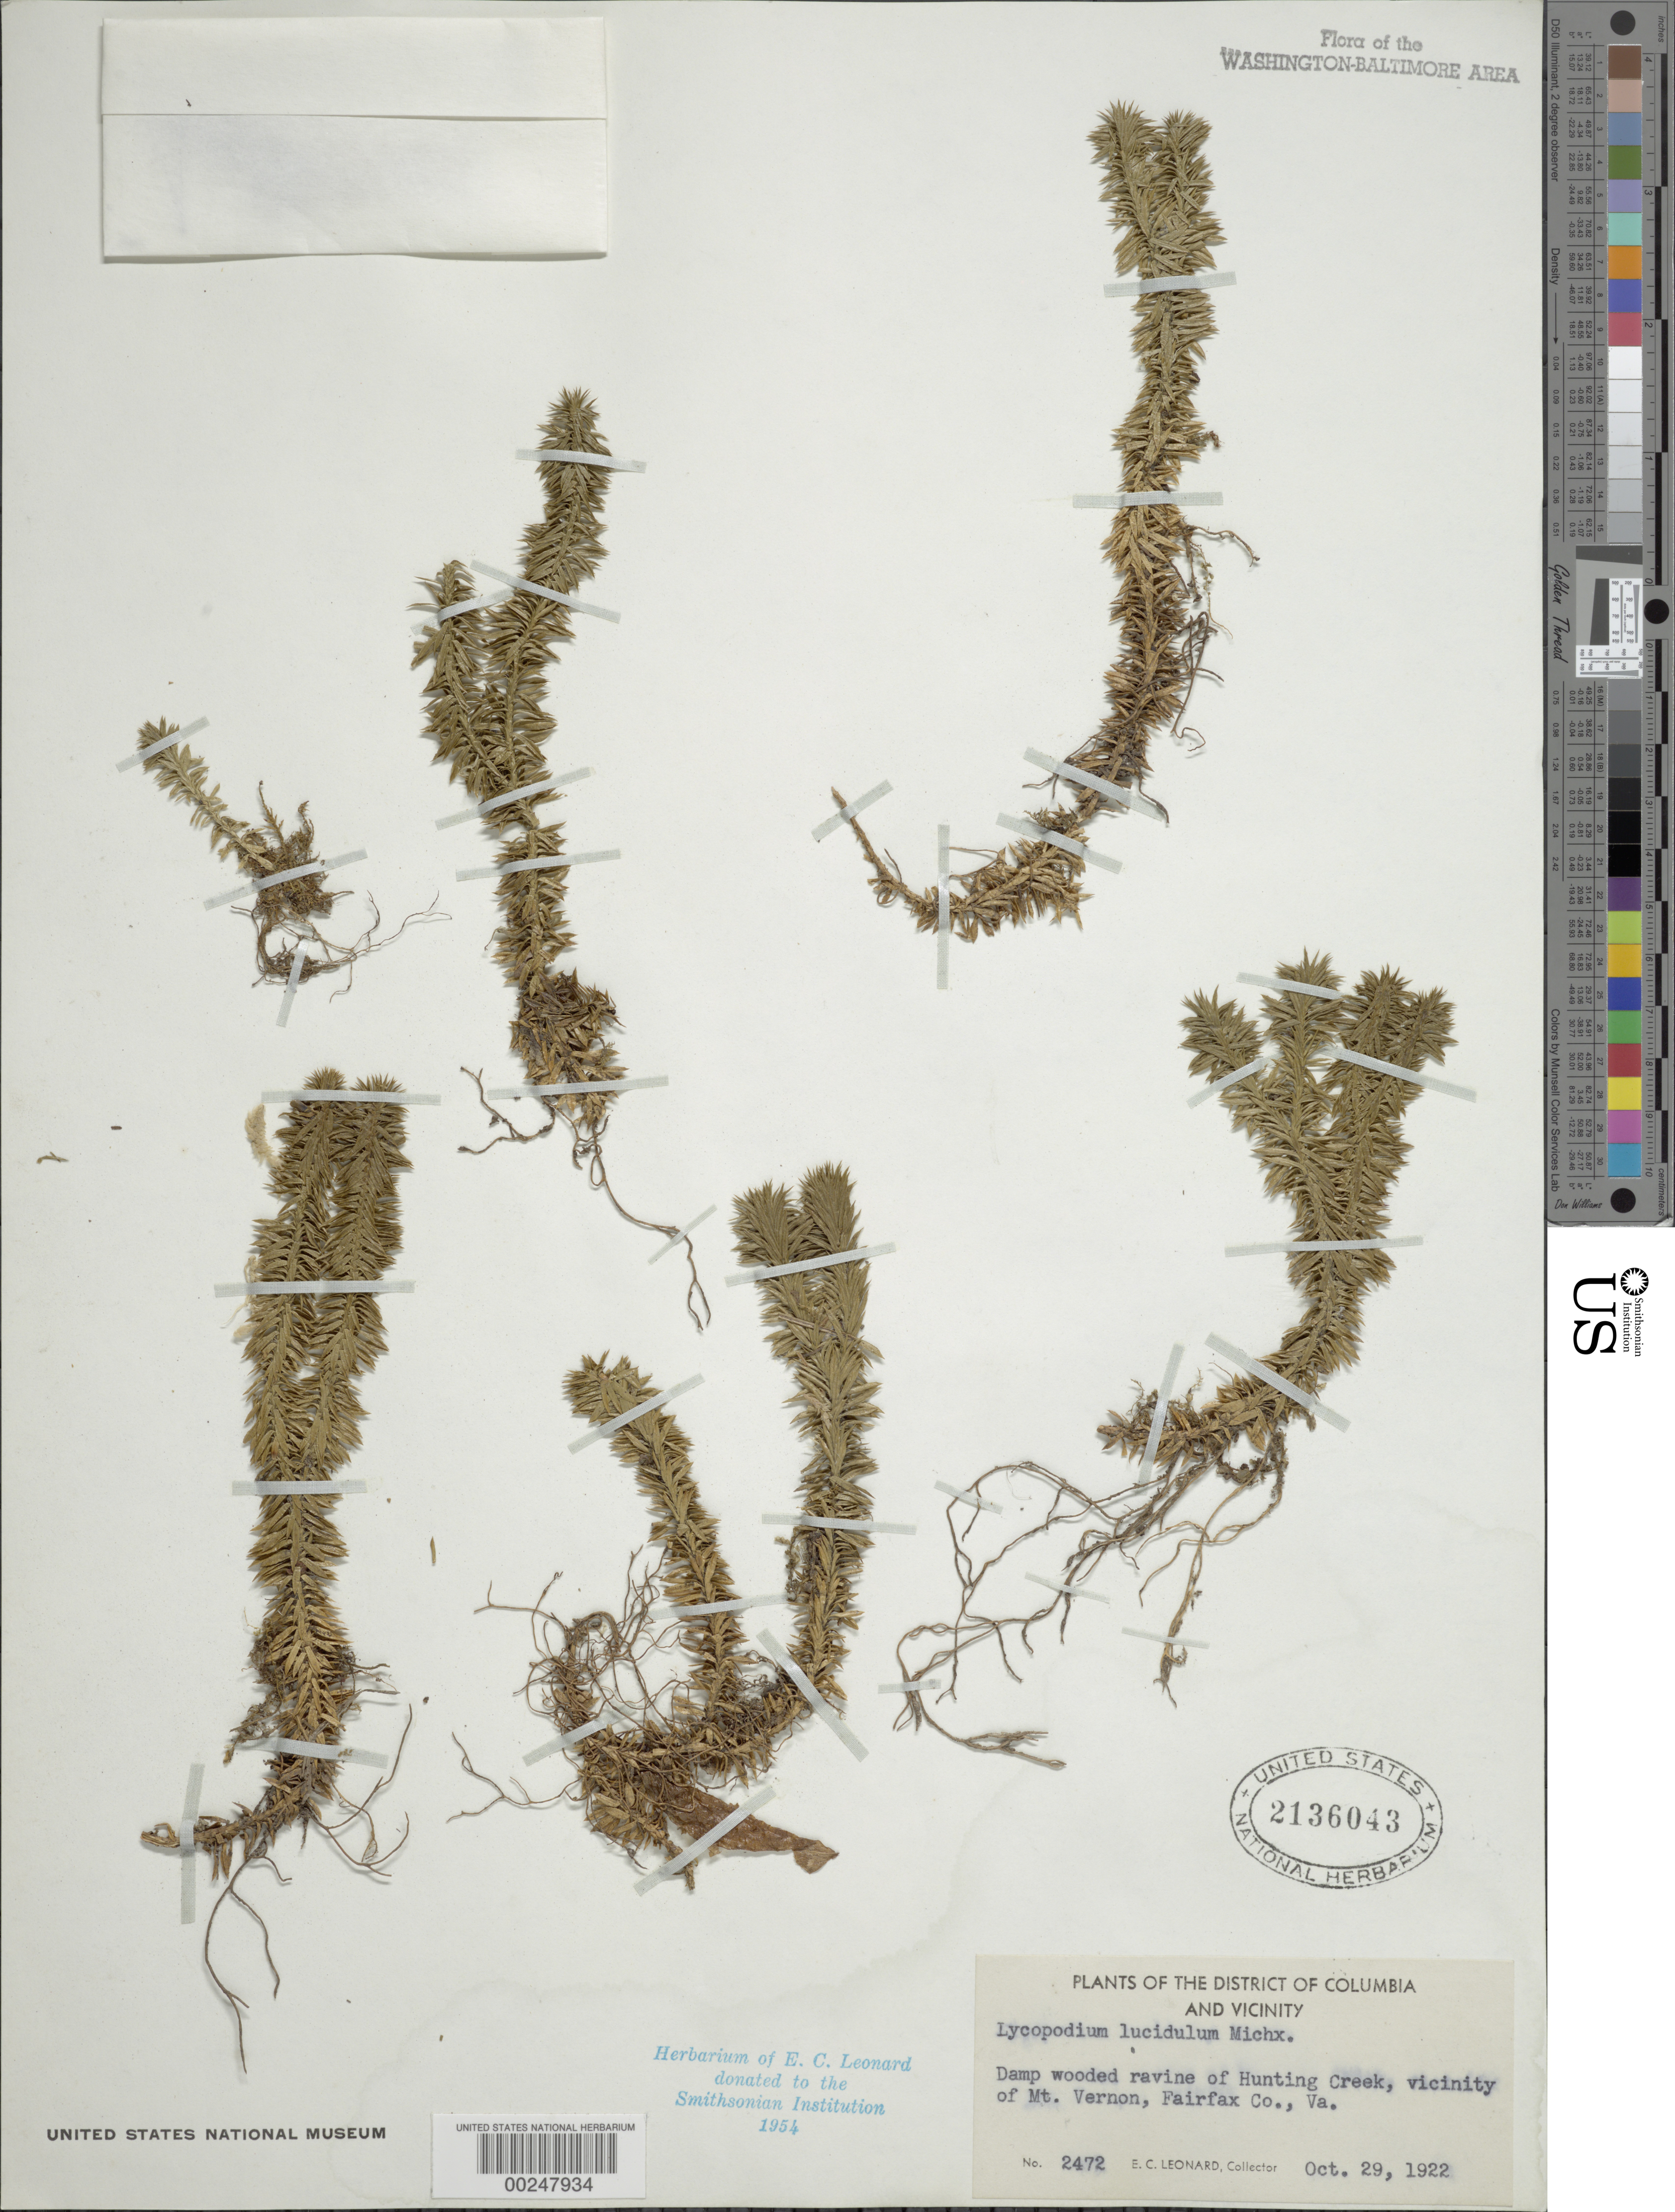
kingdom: Plantae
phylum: Tracheophyta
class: Lycopodiopsida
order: Lycopodiales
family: Lycopodiaceae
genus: Huperzia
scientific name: Huperzia lucidula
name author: (Michx.) Trevis.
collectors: E. C. Leonard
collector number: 2472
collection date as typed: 29 Oct 1922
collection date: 1922-10-29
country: United States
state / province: Virginia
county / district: Fairfax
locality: Hunting Creek, Mount Vernon vicinity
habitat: Damp wooded ravine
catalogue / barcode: US 2136043